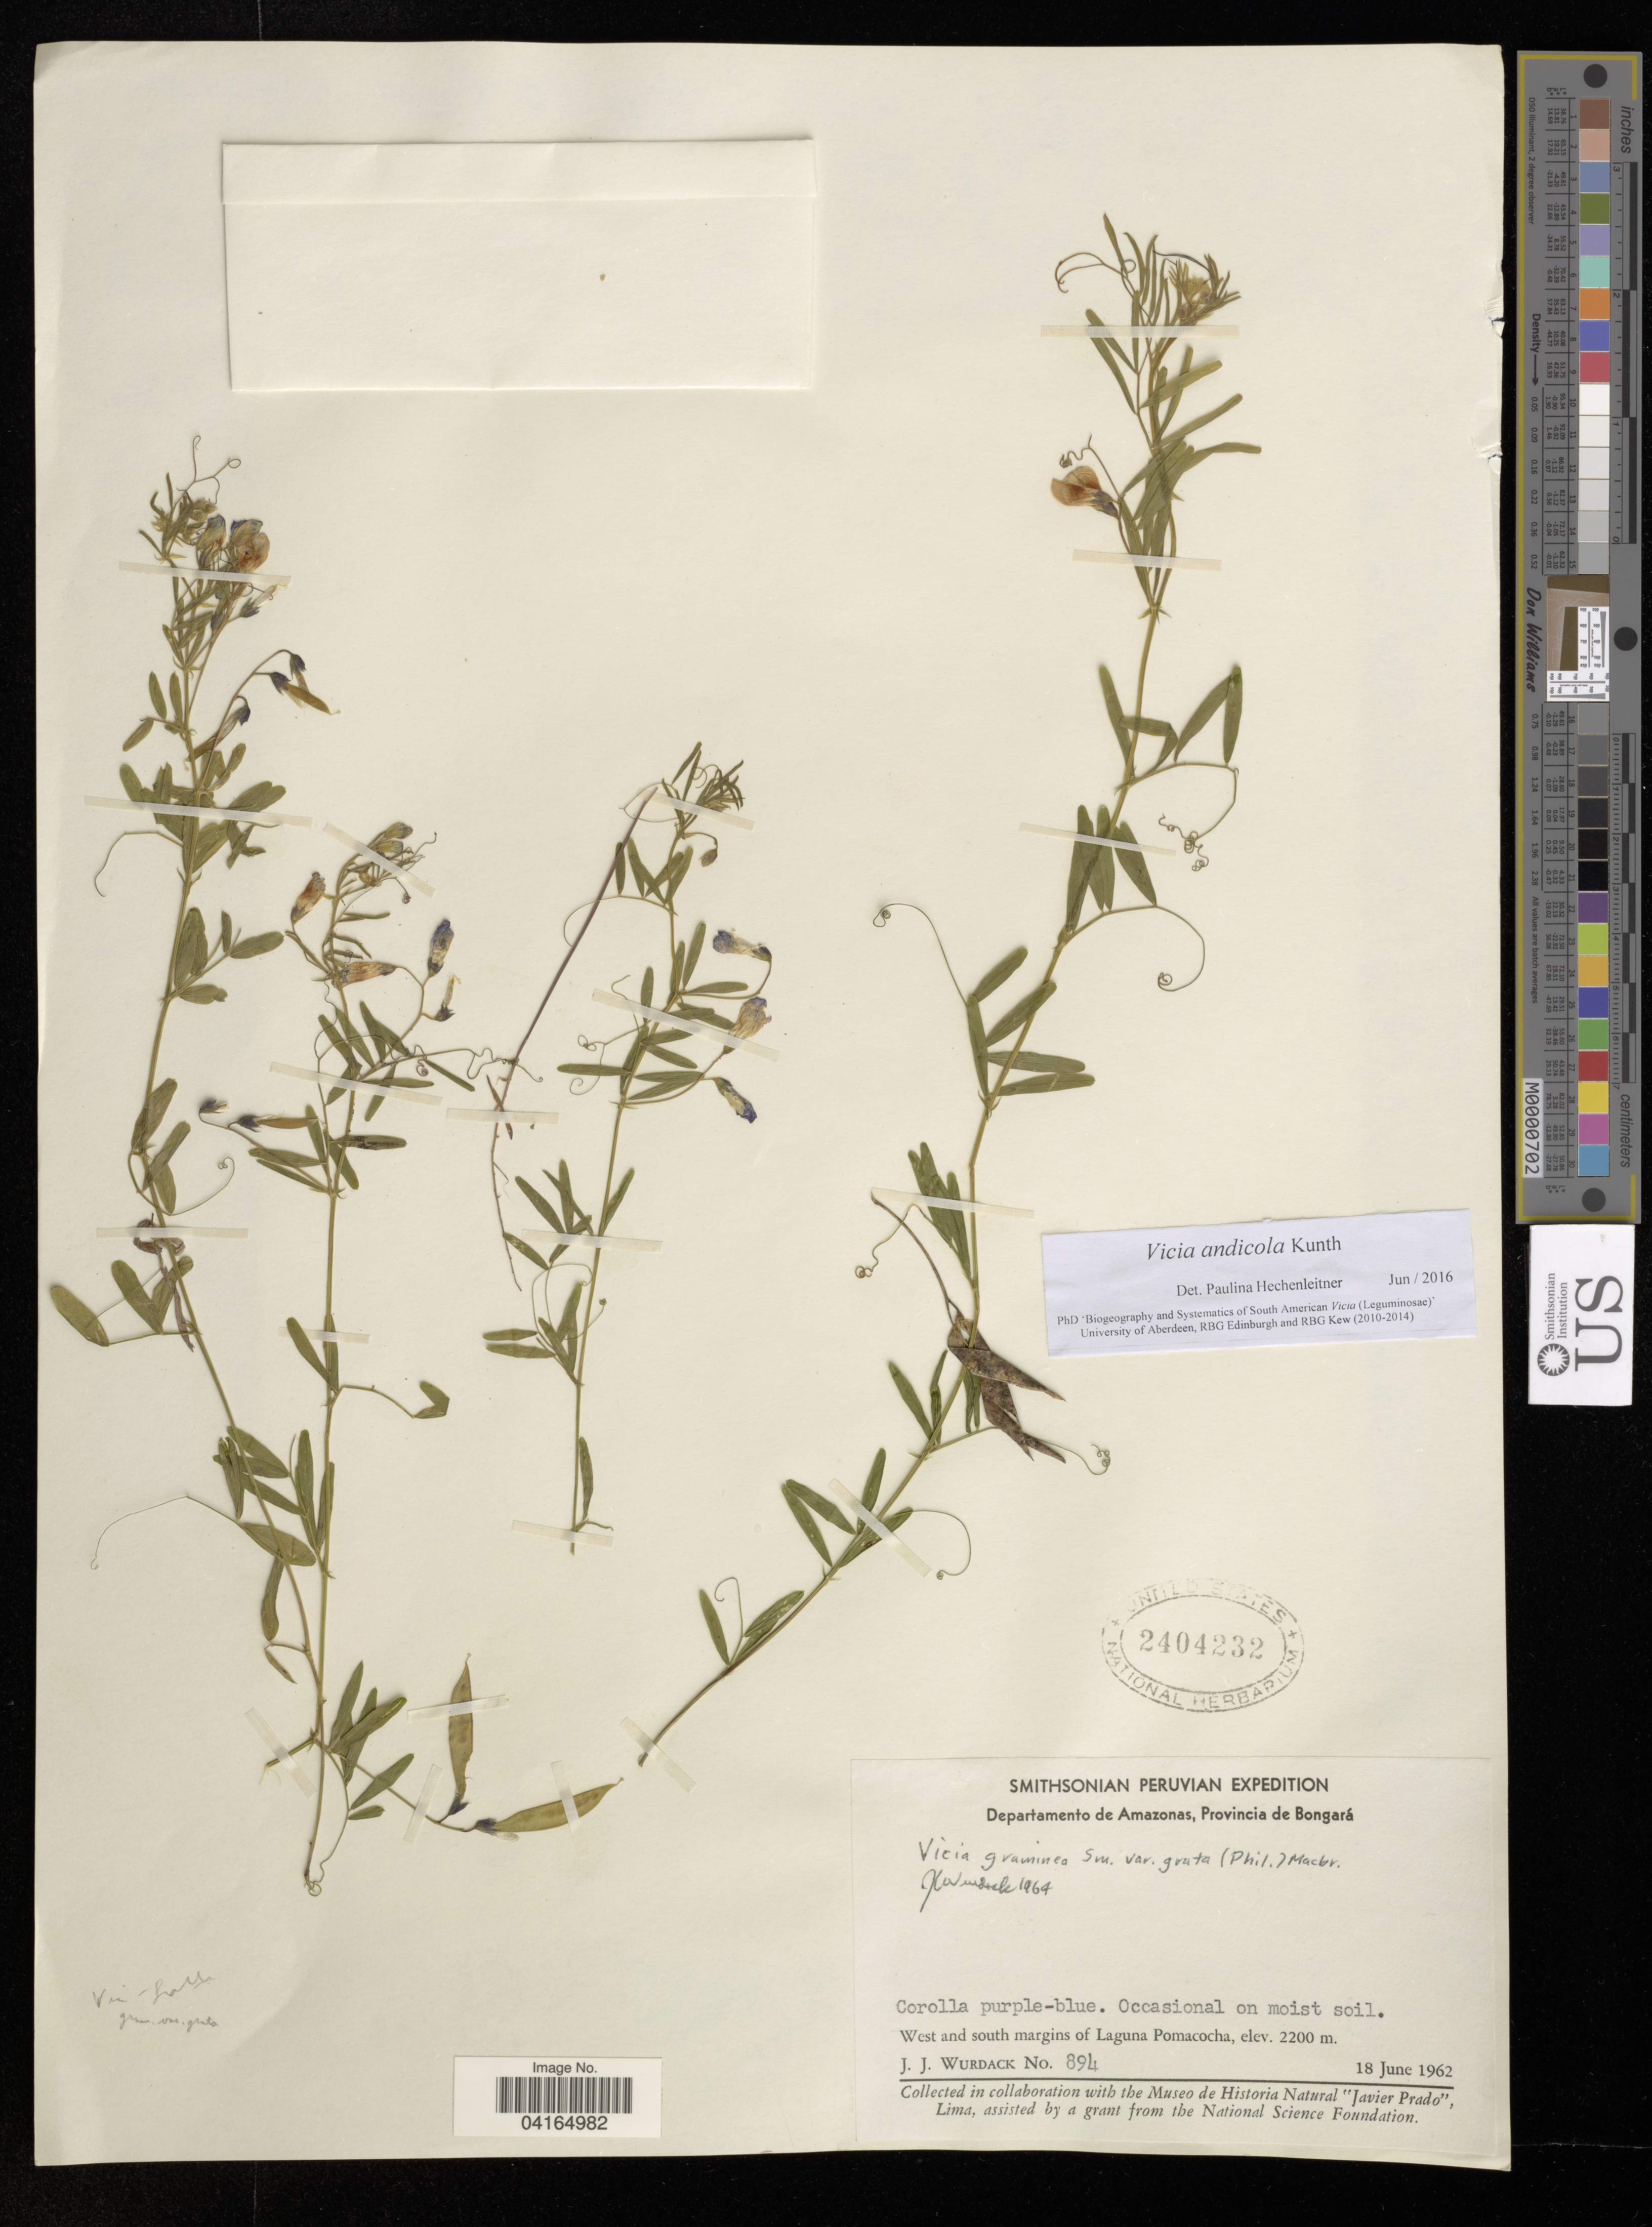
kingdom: Plantae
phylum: Tracheophyta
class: Magnoliopsida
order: Fabales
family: Fabaceae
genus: Vicia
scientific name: Vicia andicola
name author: Kunth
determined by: Hechenleitner, Paulina, RBG Edinburgh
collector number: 894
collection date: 1962-06-18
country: Peru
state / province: Amazonas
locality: Departamento de Amazonas, Provincia de Bongará. West and south margins of Laguna Pomacocha.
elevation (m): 2200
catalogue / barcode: US 2404232